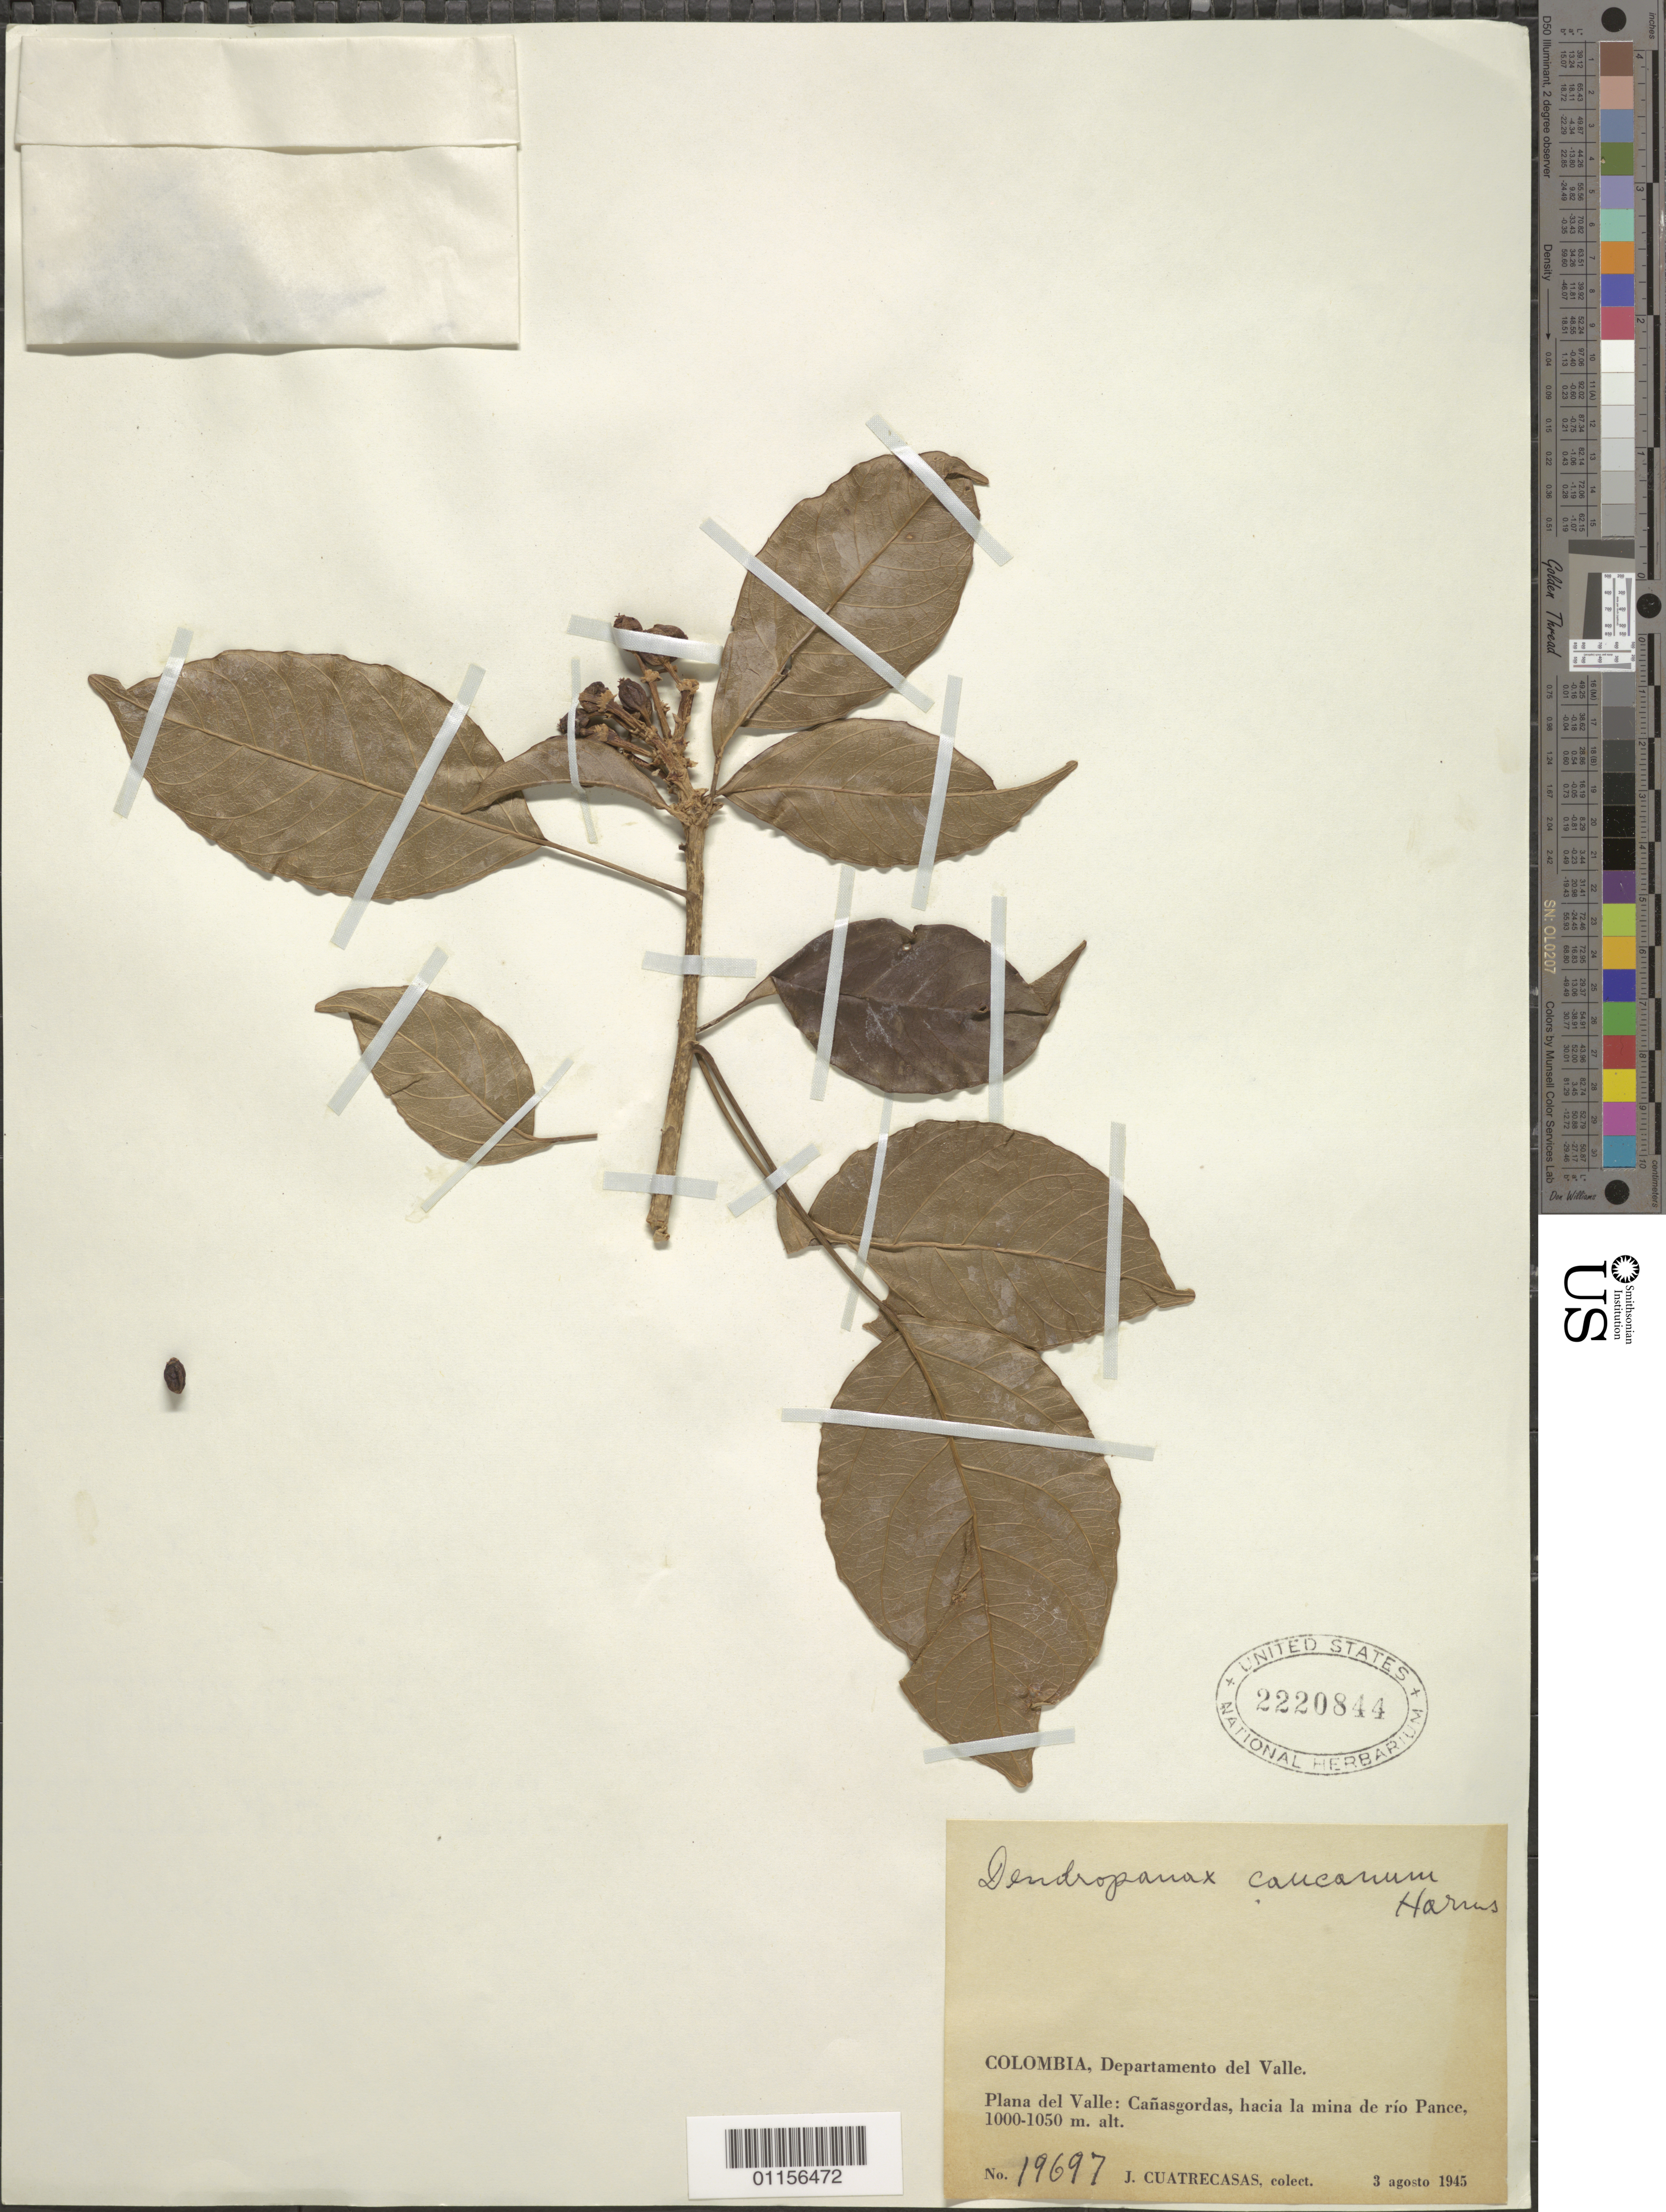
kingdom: Plantae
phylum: Tracheophyta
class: Magnoliopsida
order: Apiales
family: Araliaceae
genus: Dendropanax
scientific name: Dendropanax caucanus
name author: (Harms) Harms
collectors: J. Cuatrecasas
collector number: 19697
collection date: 1945-08-03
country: Colombia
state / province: Valle del Cauca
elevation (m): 1000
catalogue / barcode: US 2220844